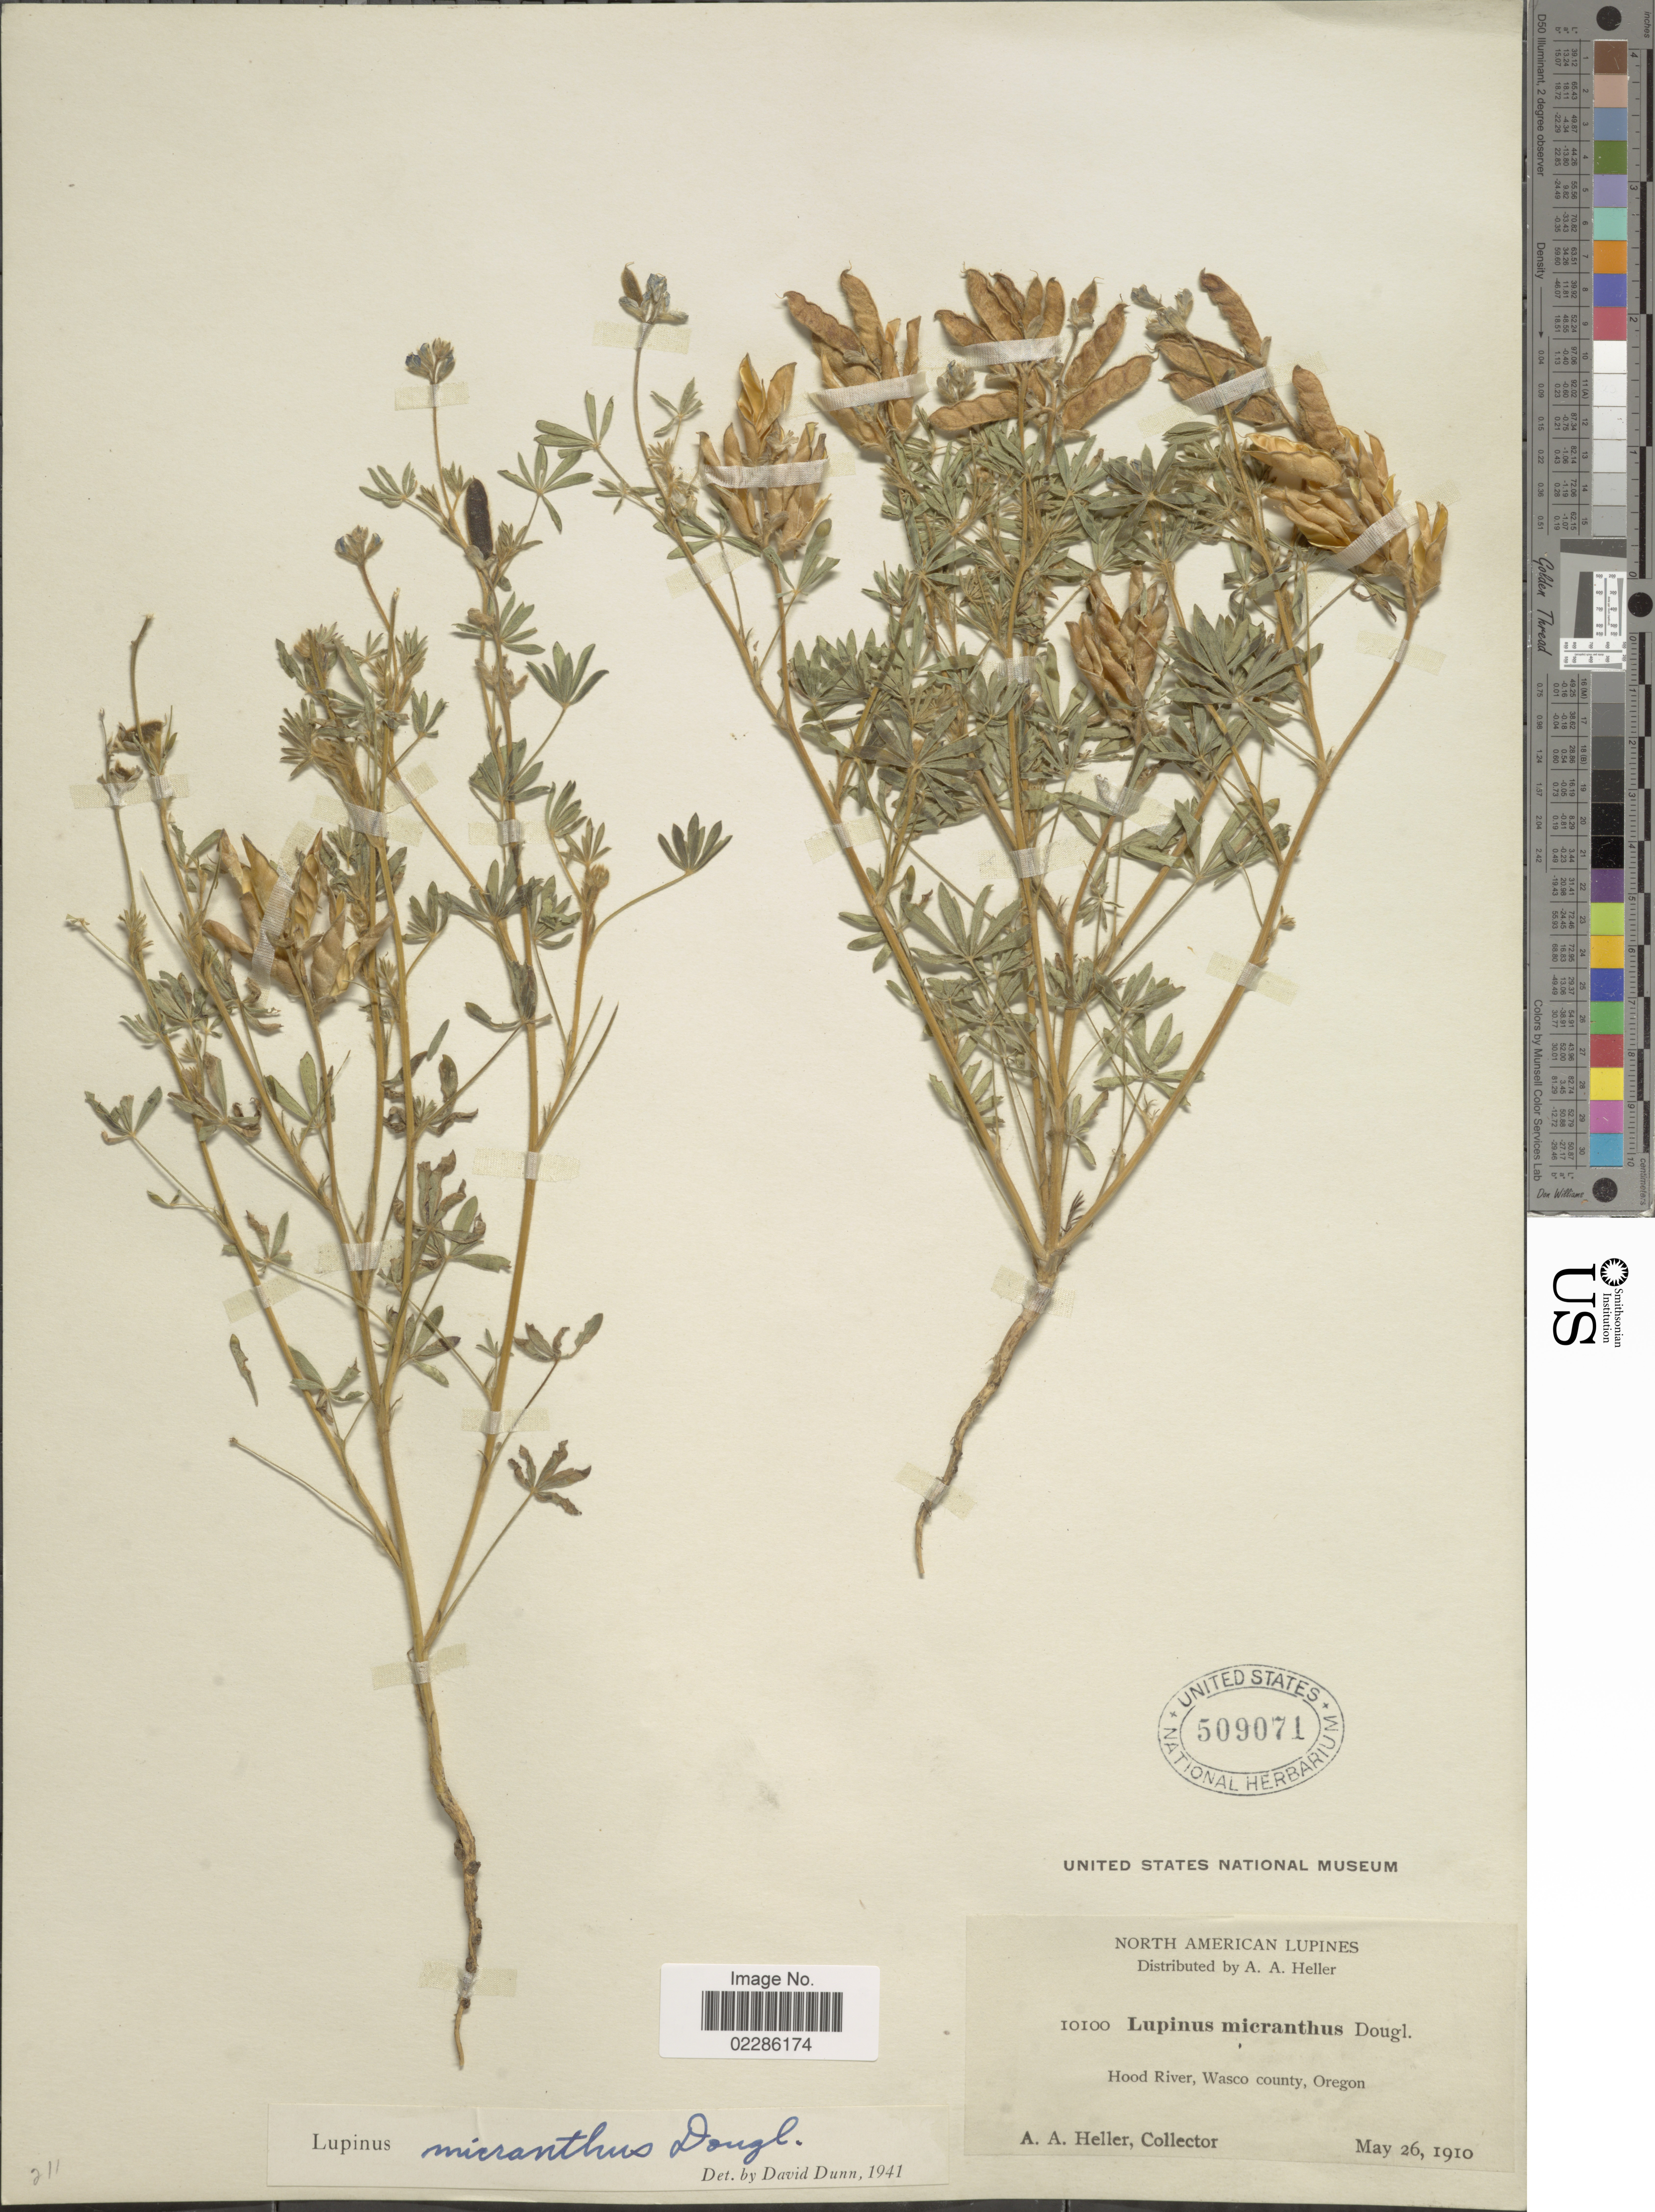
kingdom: Plantae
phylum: Tracheophyta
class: Magnoliopsida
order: Fabales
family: Fabaceae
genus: Lupinus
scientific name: Lupinus micranthus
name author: Douglas ex Lindl.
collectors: A. A. Heller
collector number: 10100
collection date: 1910-05-26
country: United States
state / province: Oregon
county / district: Wasco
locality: Hood River, Wasco county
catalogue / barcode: US 509071